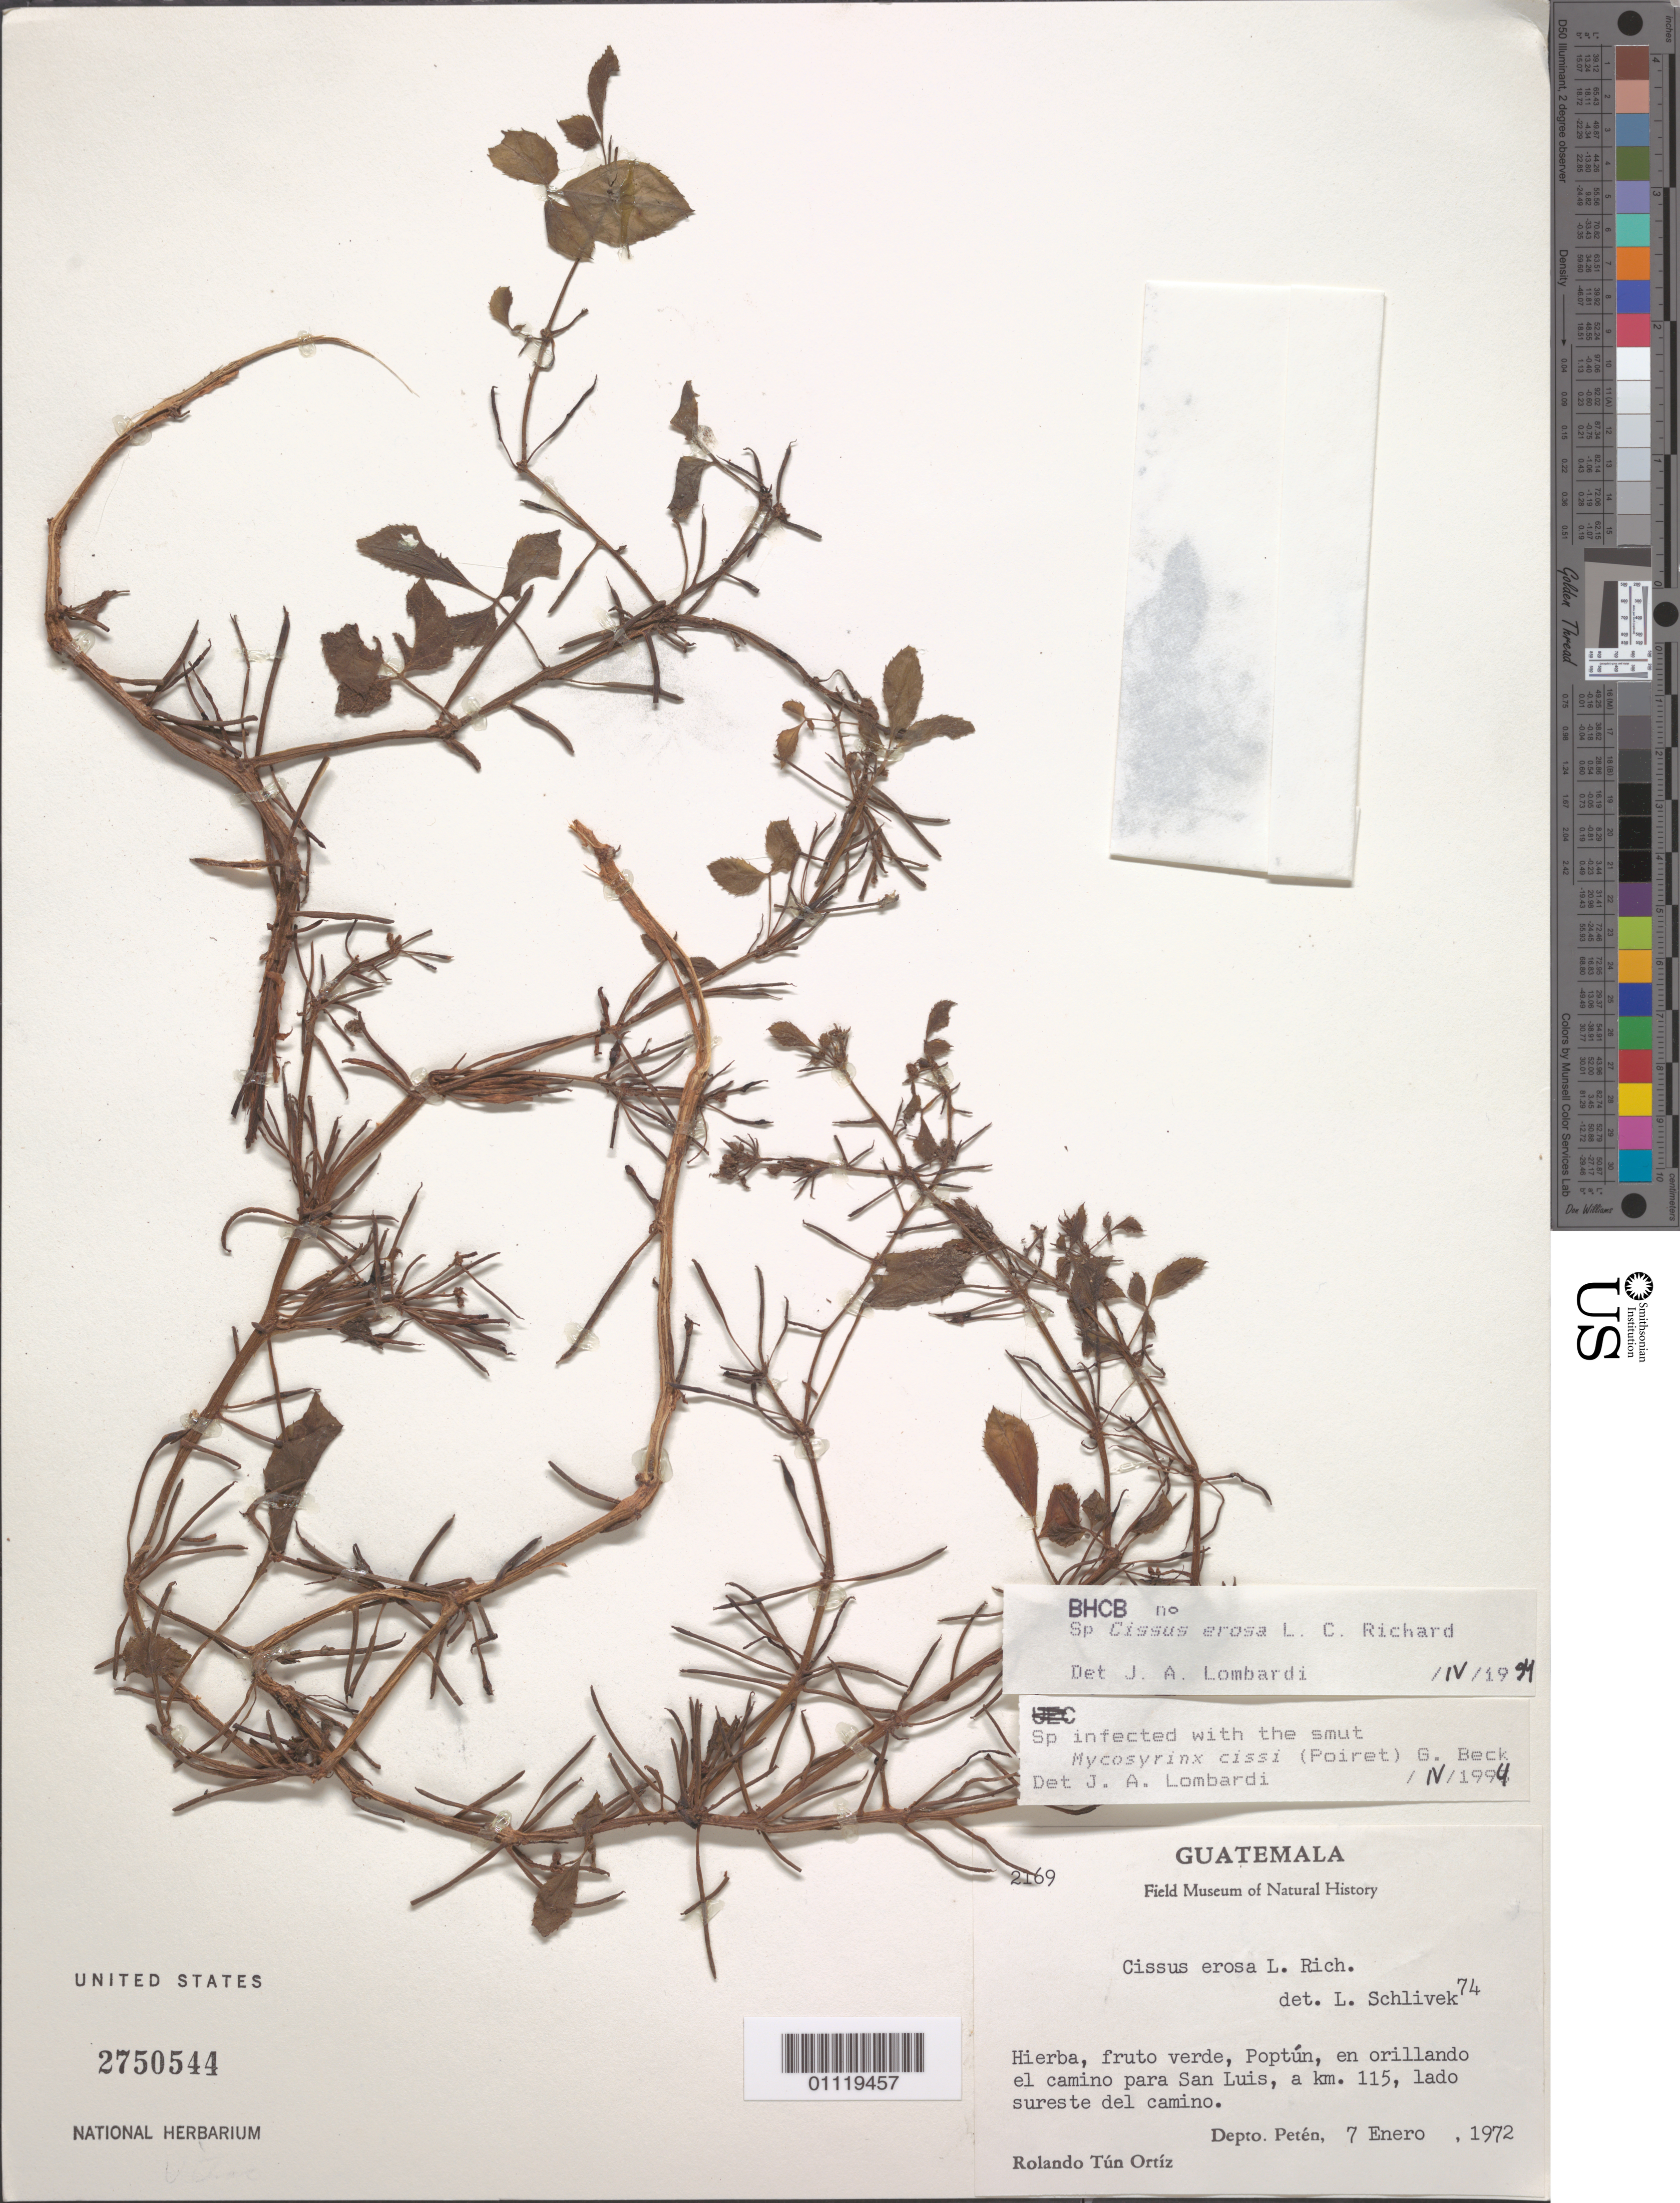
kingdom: Plantae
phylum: Tracheophyta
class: Magnoliopsida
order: Vitales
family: Vitaceae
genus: Cissus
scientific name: Cissus erosa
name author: Rich.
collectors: R. Tún Ortiz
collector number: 2169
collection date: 1972-01-07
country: Guatemala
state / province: El Petén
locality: San Luis, a km 115.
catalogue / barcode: US 2750544